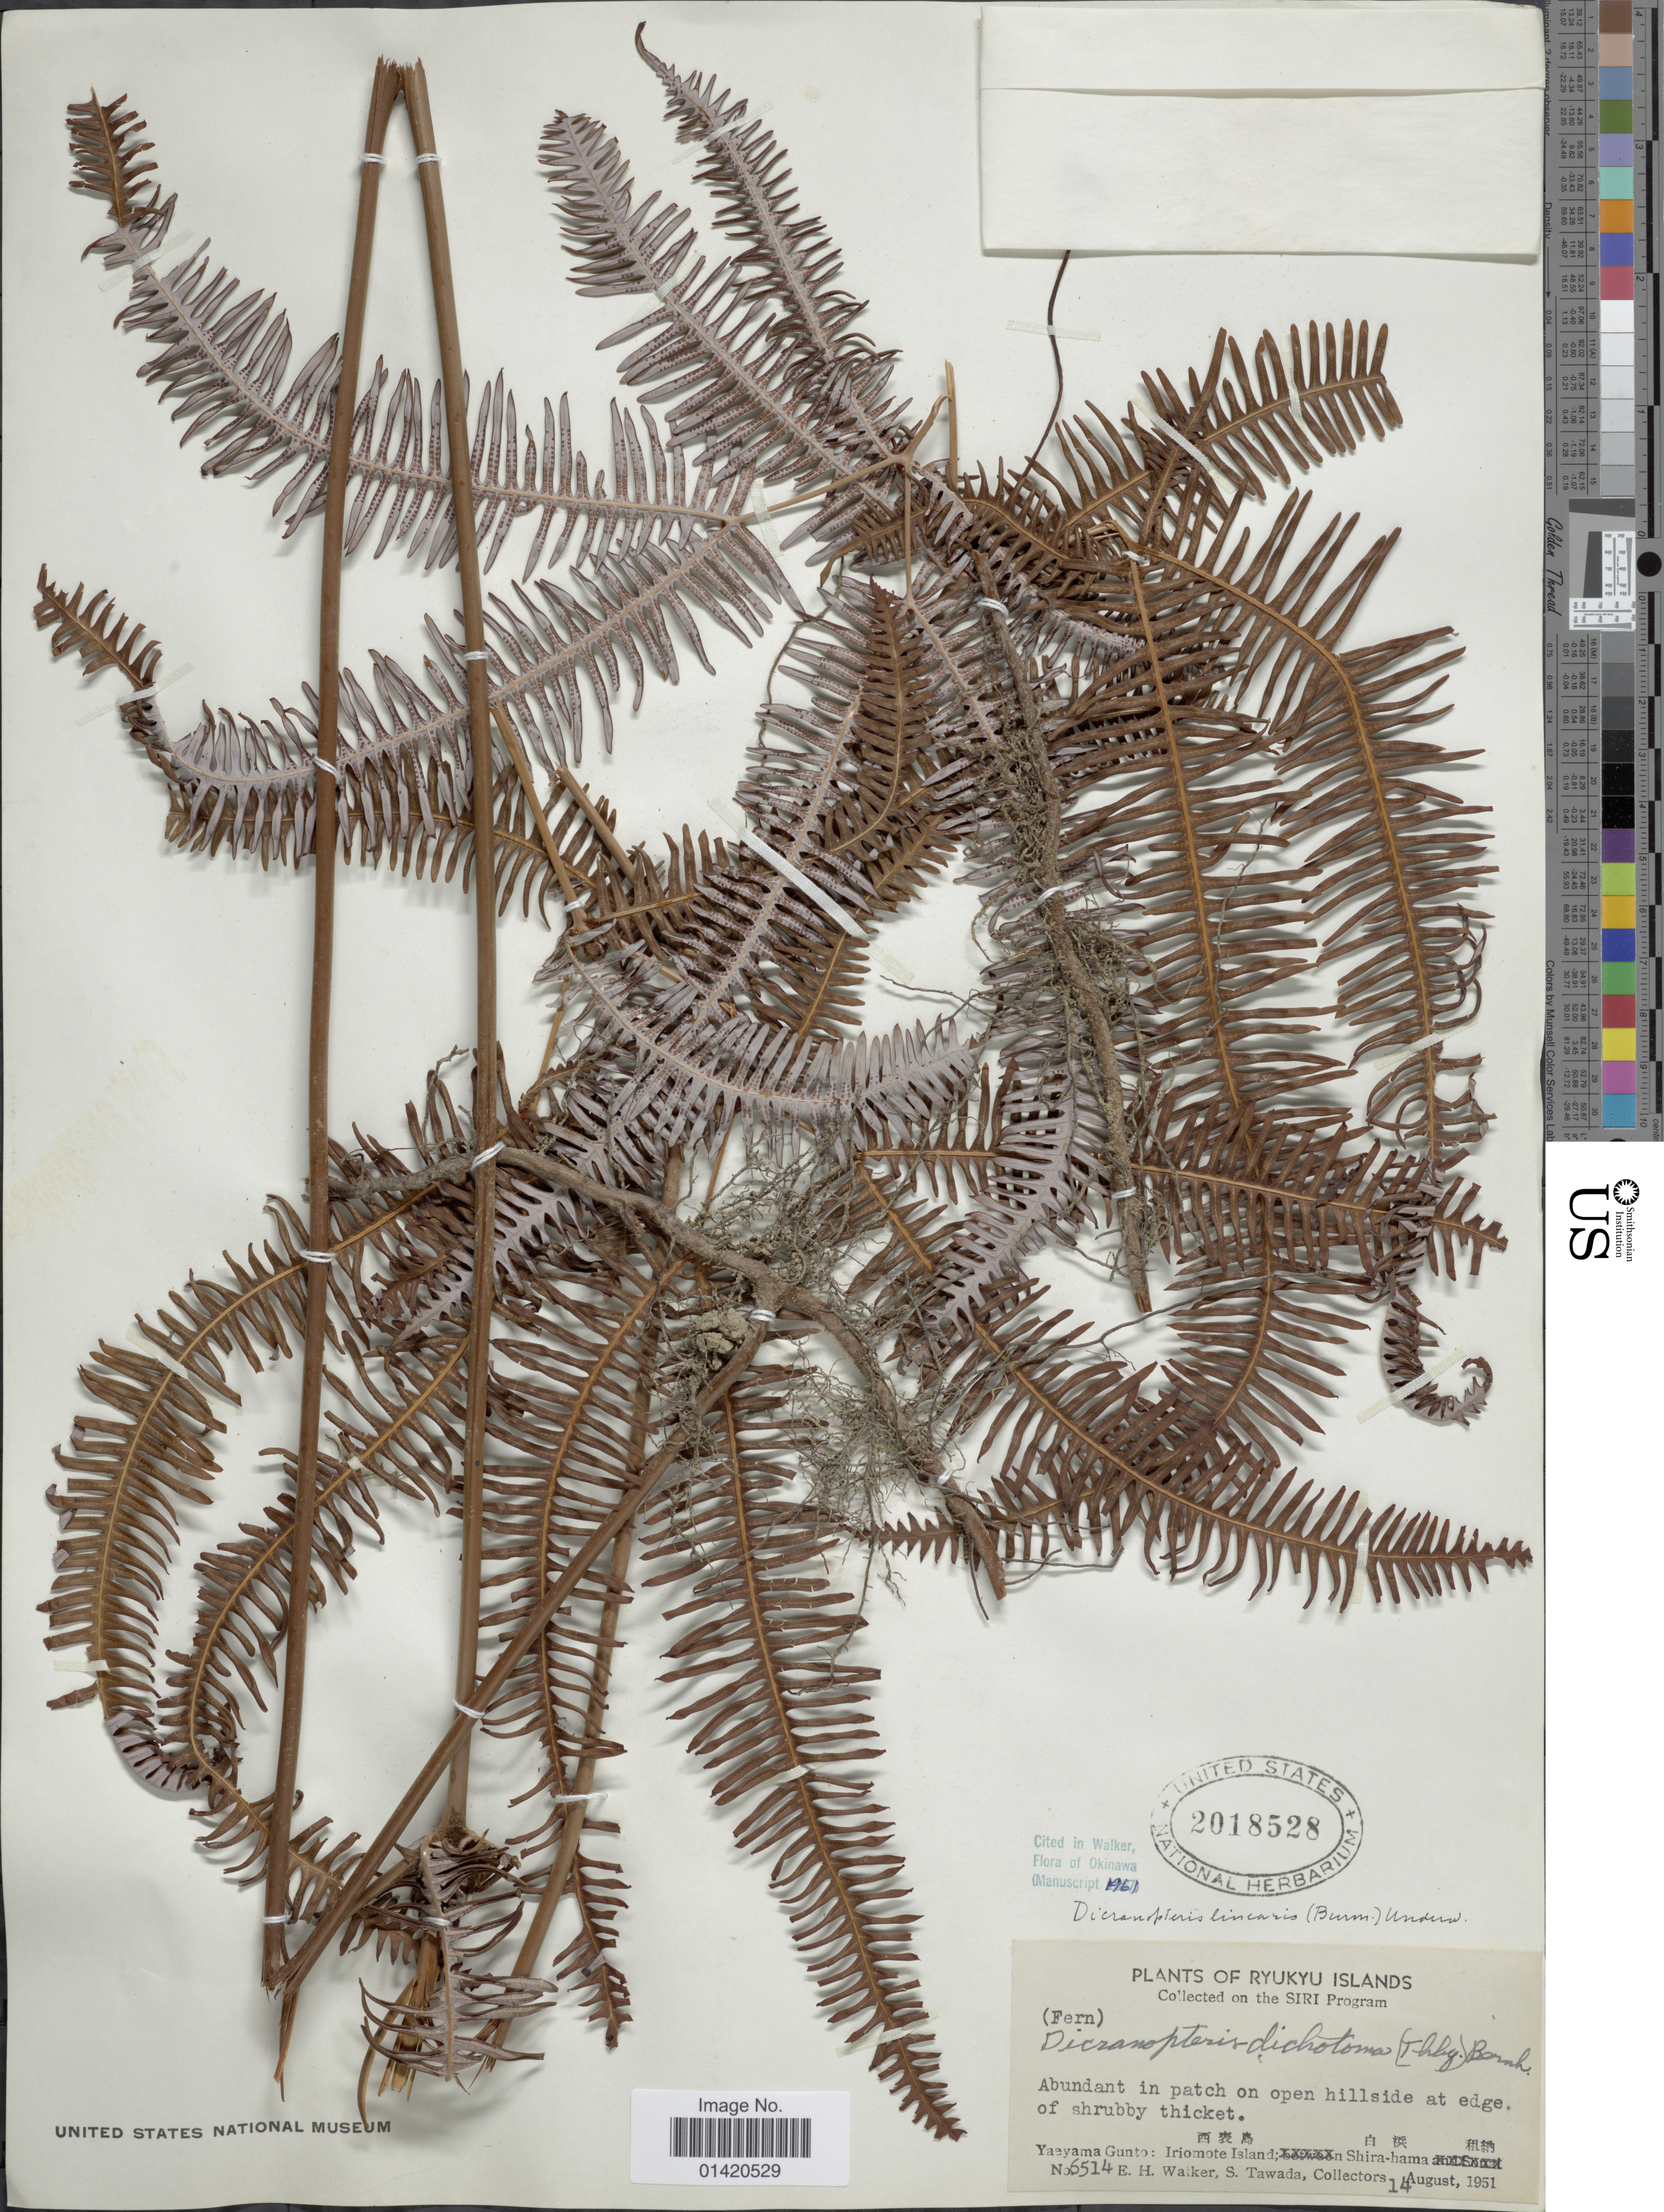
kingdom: Plantae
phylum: Tracheophyta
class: Polypodiopsida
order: Gleicheniales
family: Gleicheniaceae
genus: Dicranopteris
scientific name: Dicranopteris linearis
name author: (Burm. f.) Underw.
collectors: E. H. Walker & S. Tawada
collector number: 6514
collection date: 1951-08-14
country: Japan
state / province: Okinawa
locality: Ryukyu Islands, Yaeyama Group: Iriomote Island Shira-hama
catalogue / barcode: US 2018528